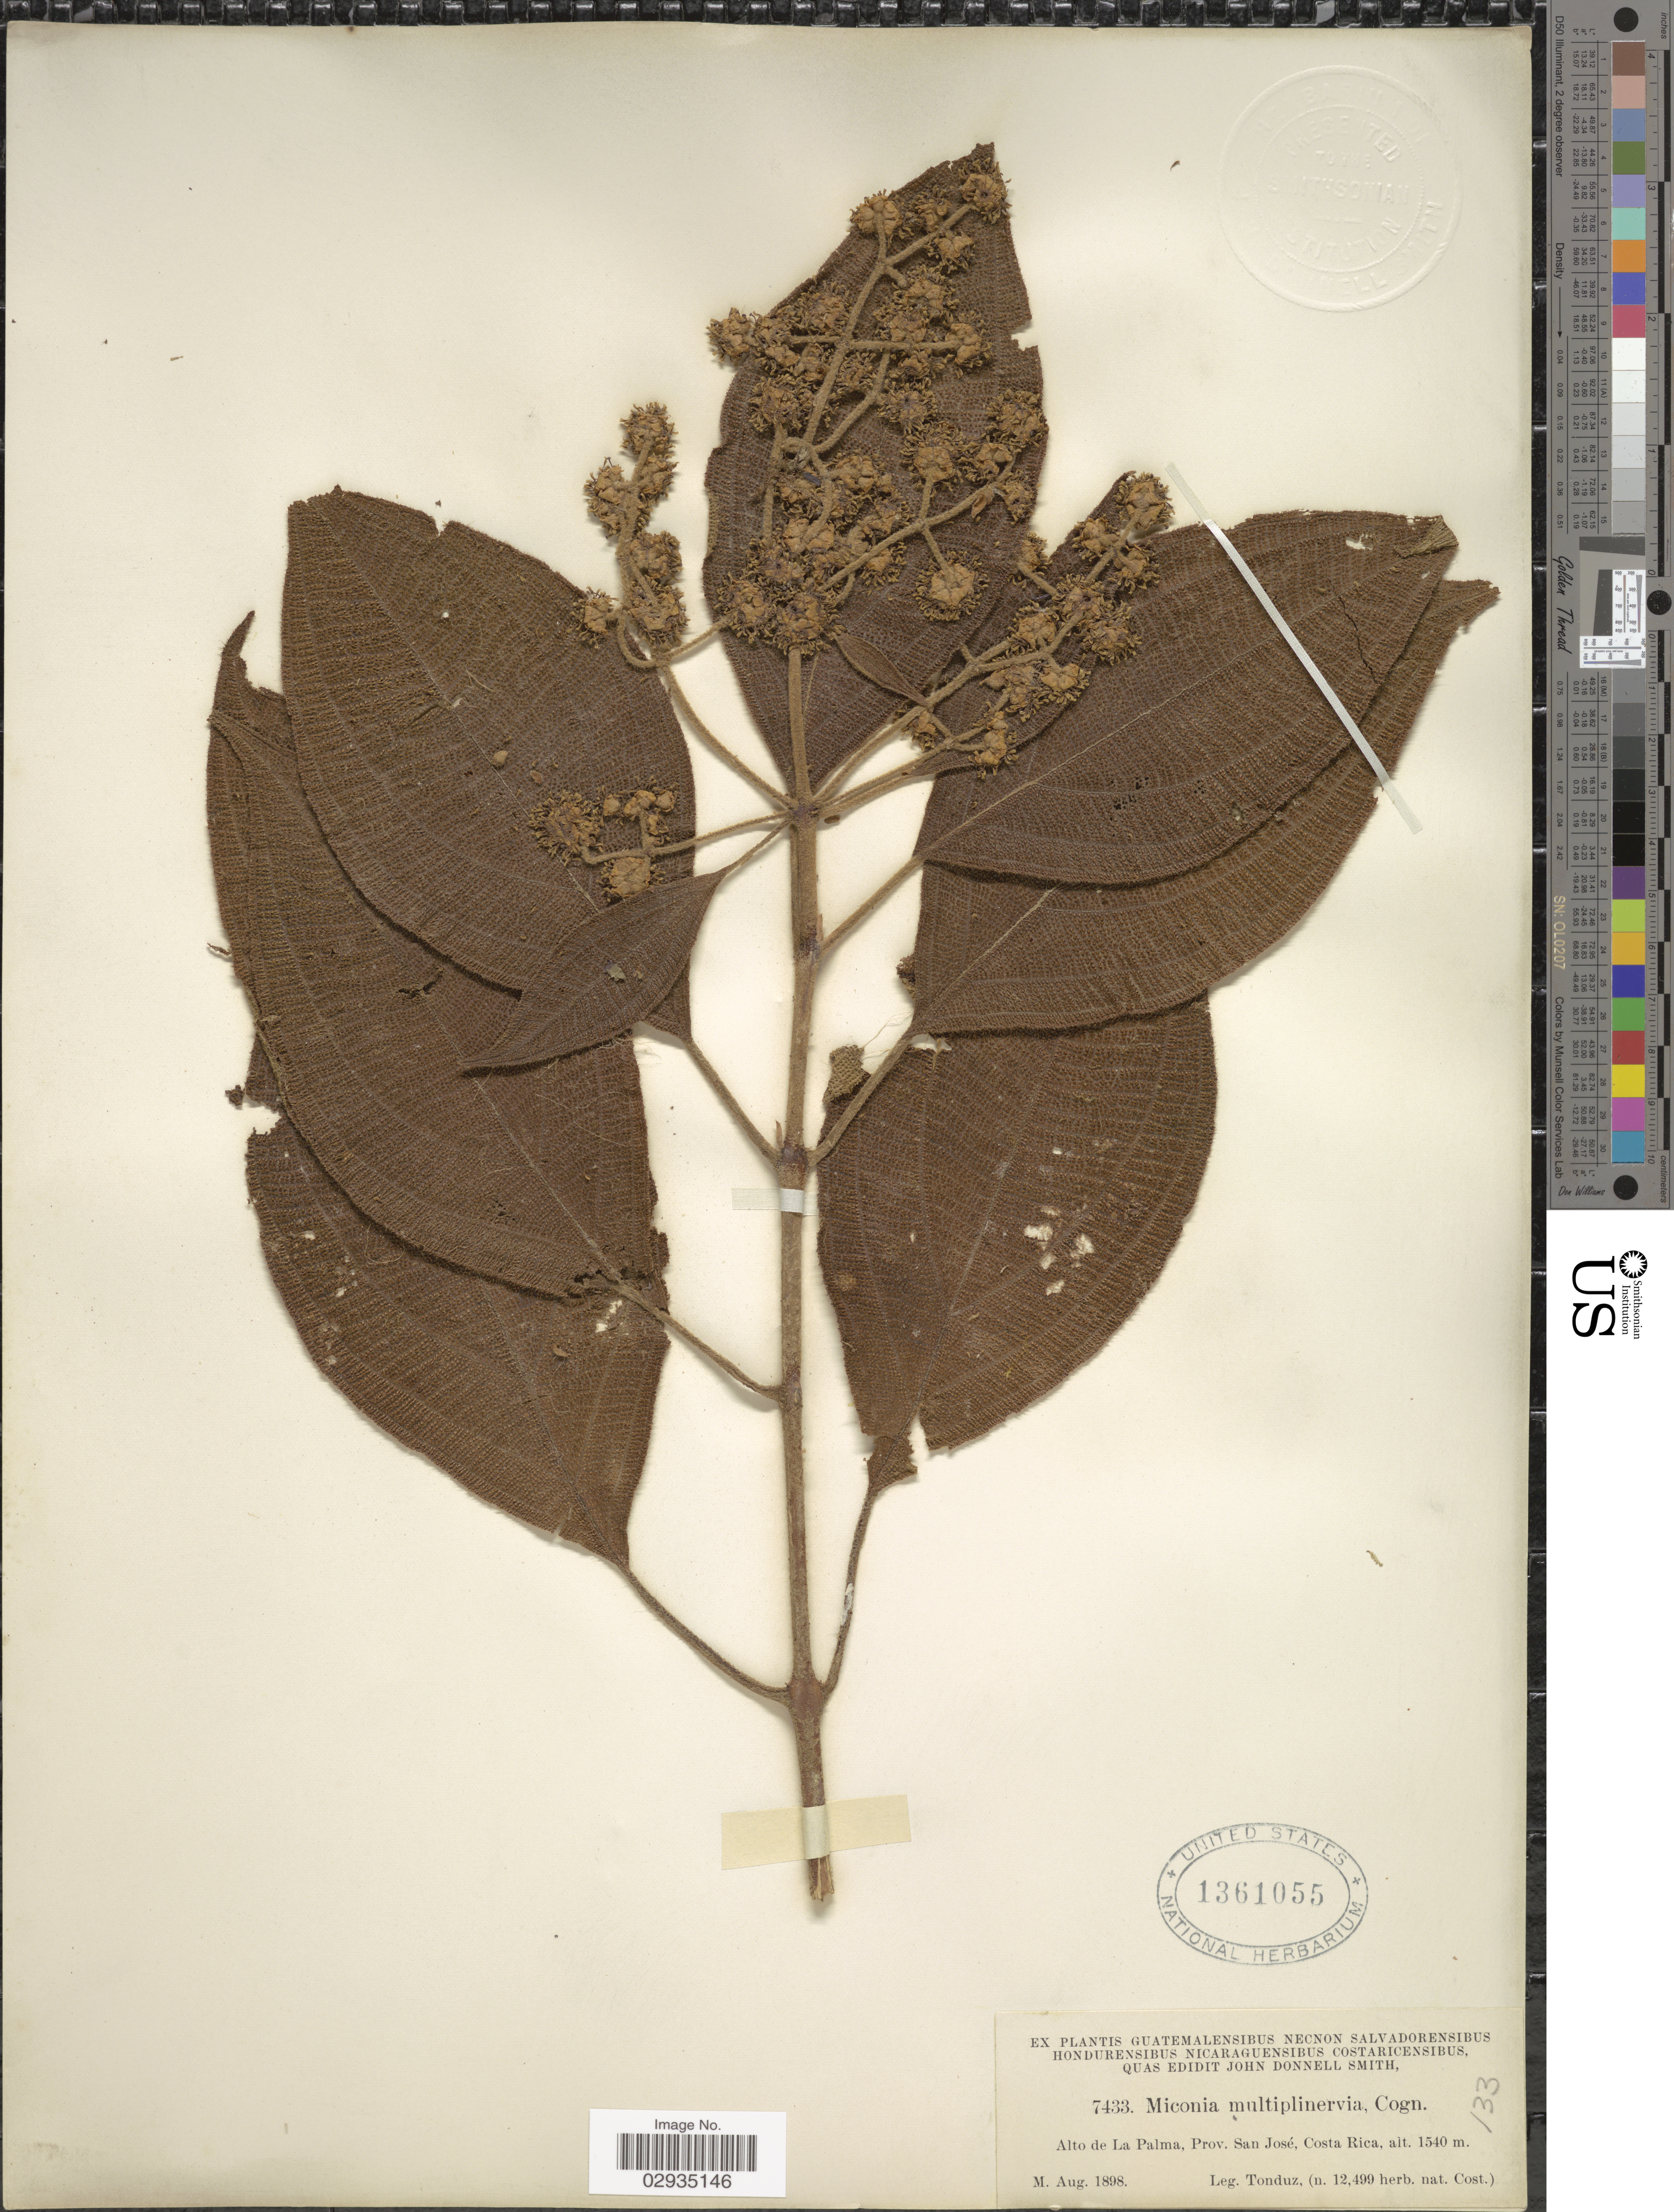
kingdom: Plantae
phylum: Tracheophyta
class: Magnoliopsida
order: Myrtales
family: Melastomataceae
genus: Miconia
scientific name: Miconia multiplinervia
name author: Cogn.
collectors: Tonduz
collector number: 7433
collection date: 1898-08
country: Costa Rica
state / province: San José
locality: Alto de La Palma.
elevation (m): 1540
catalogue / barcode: US 1361055